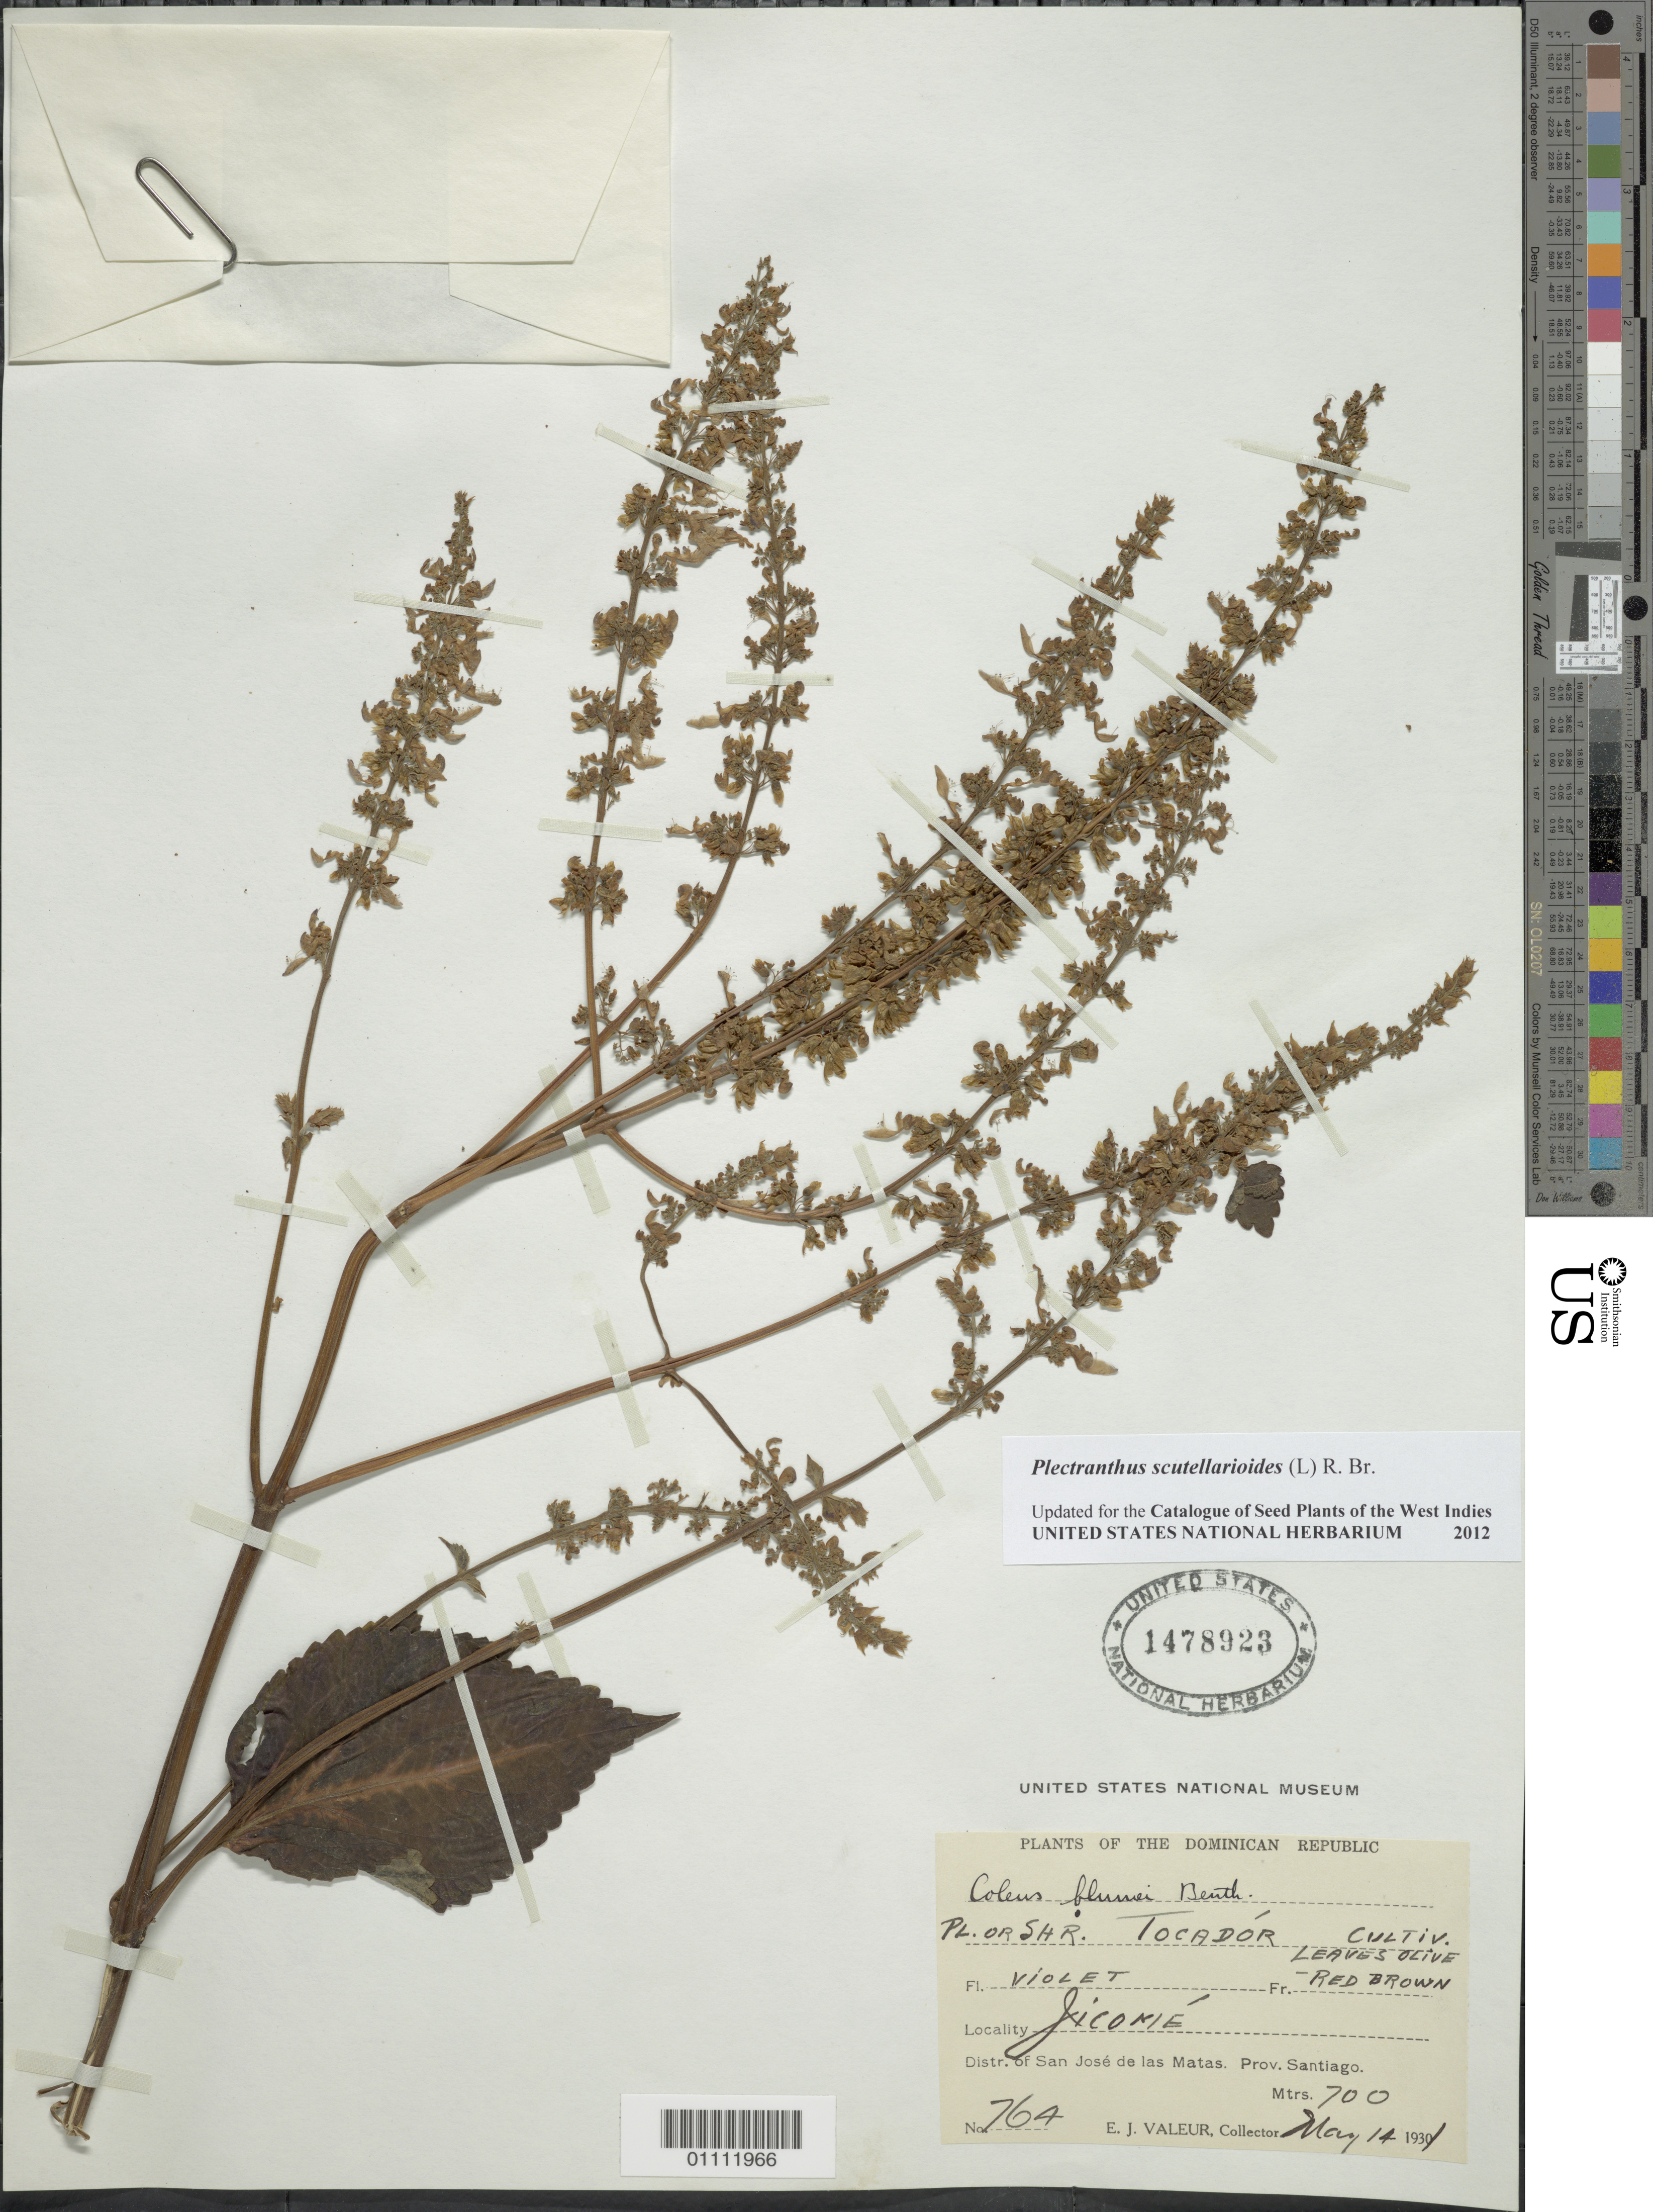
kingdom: Plantae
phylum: Tracheophyta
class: Magnoliopsida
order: Lamiales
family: Lamiaceae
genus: Plectranthus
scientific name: Plectranthus scutellarioides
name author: (L.) R. Br.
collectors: E. Valeur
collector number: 764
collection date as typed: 14 May 1931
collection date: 1931-05-14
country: Dominican Republic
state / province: Santiago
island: Hispaniola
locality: Dist. San José de las Matas, Jicomé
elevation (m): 700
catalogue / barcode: US 1478923